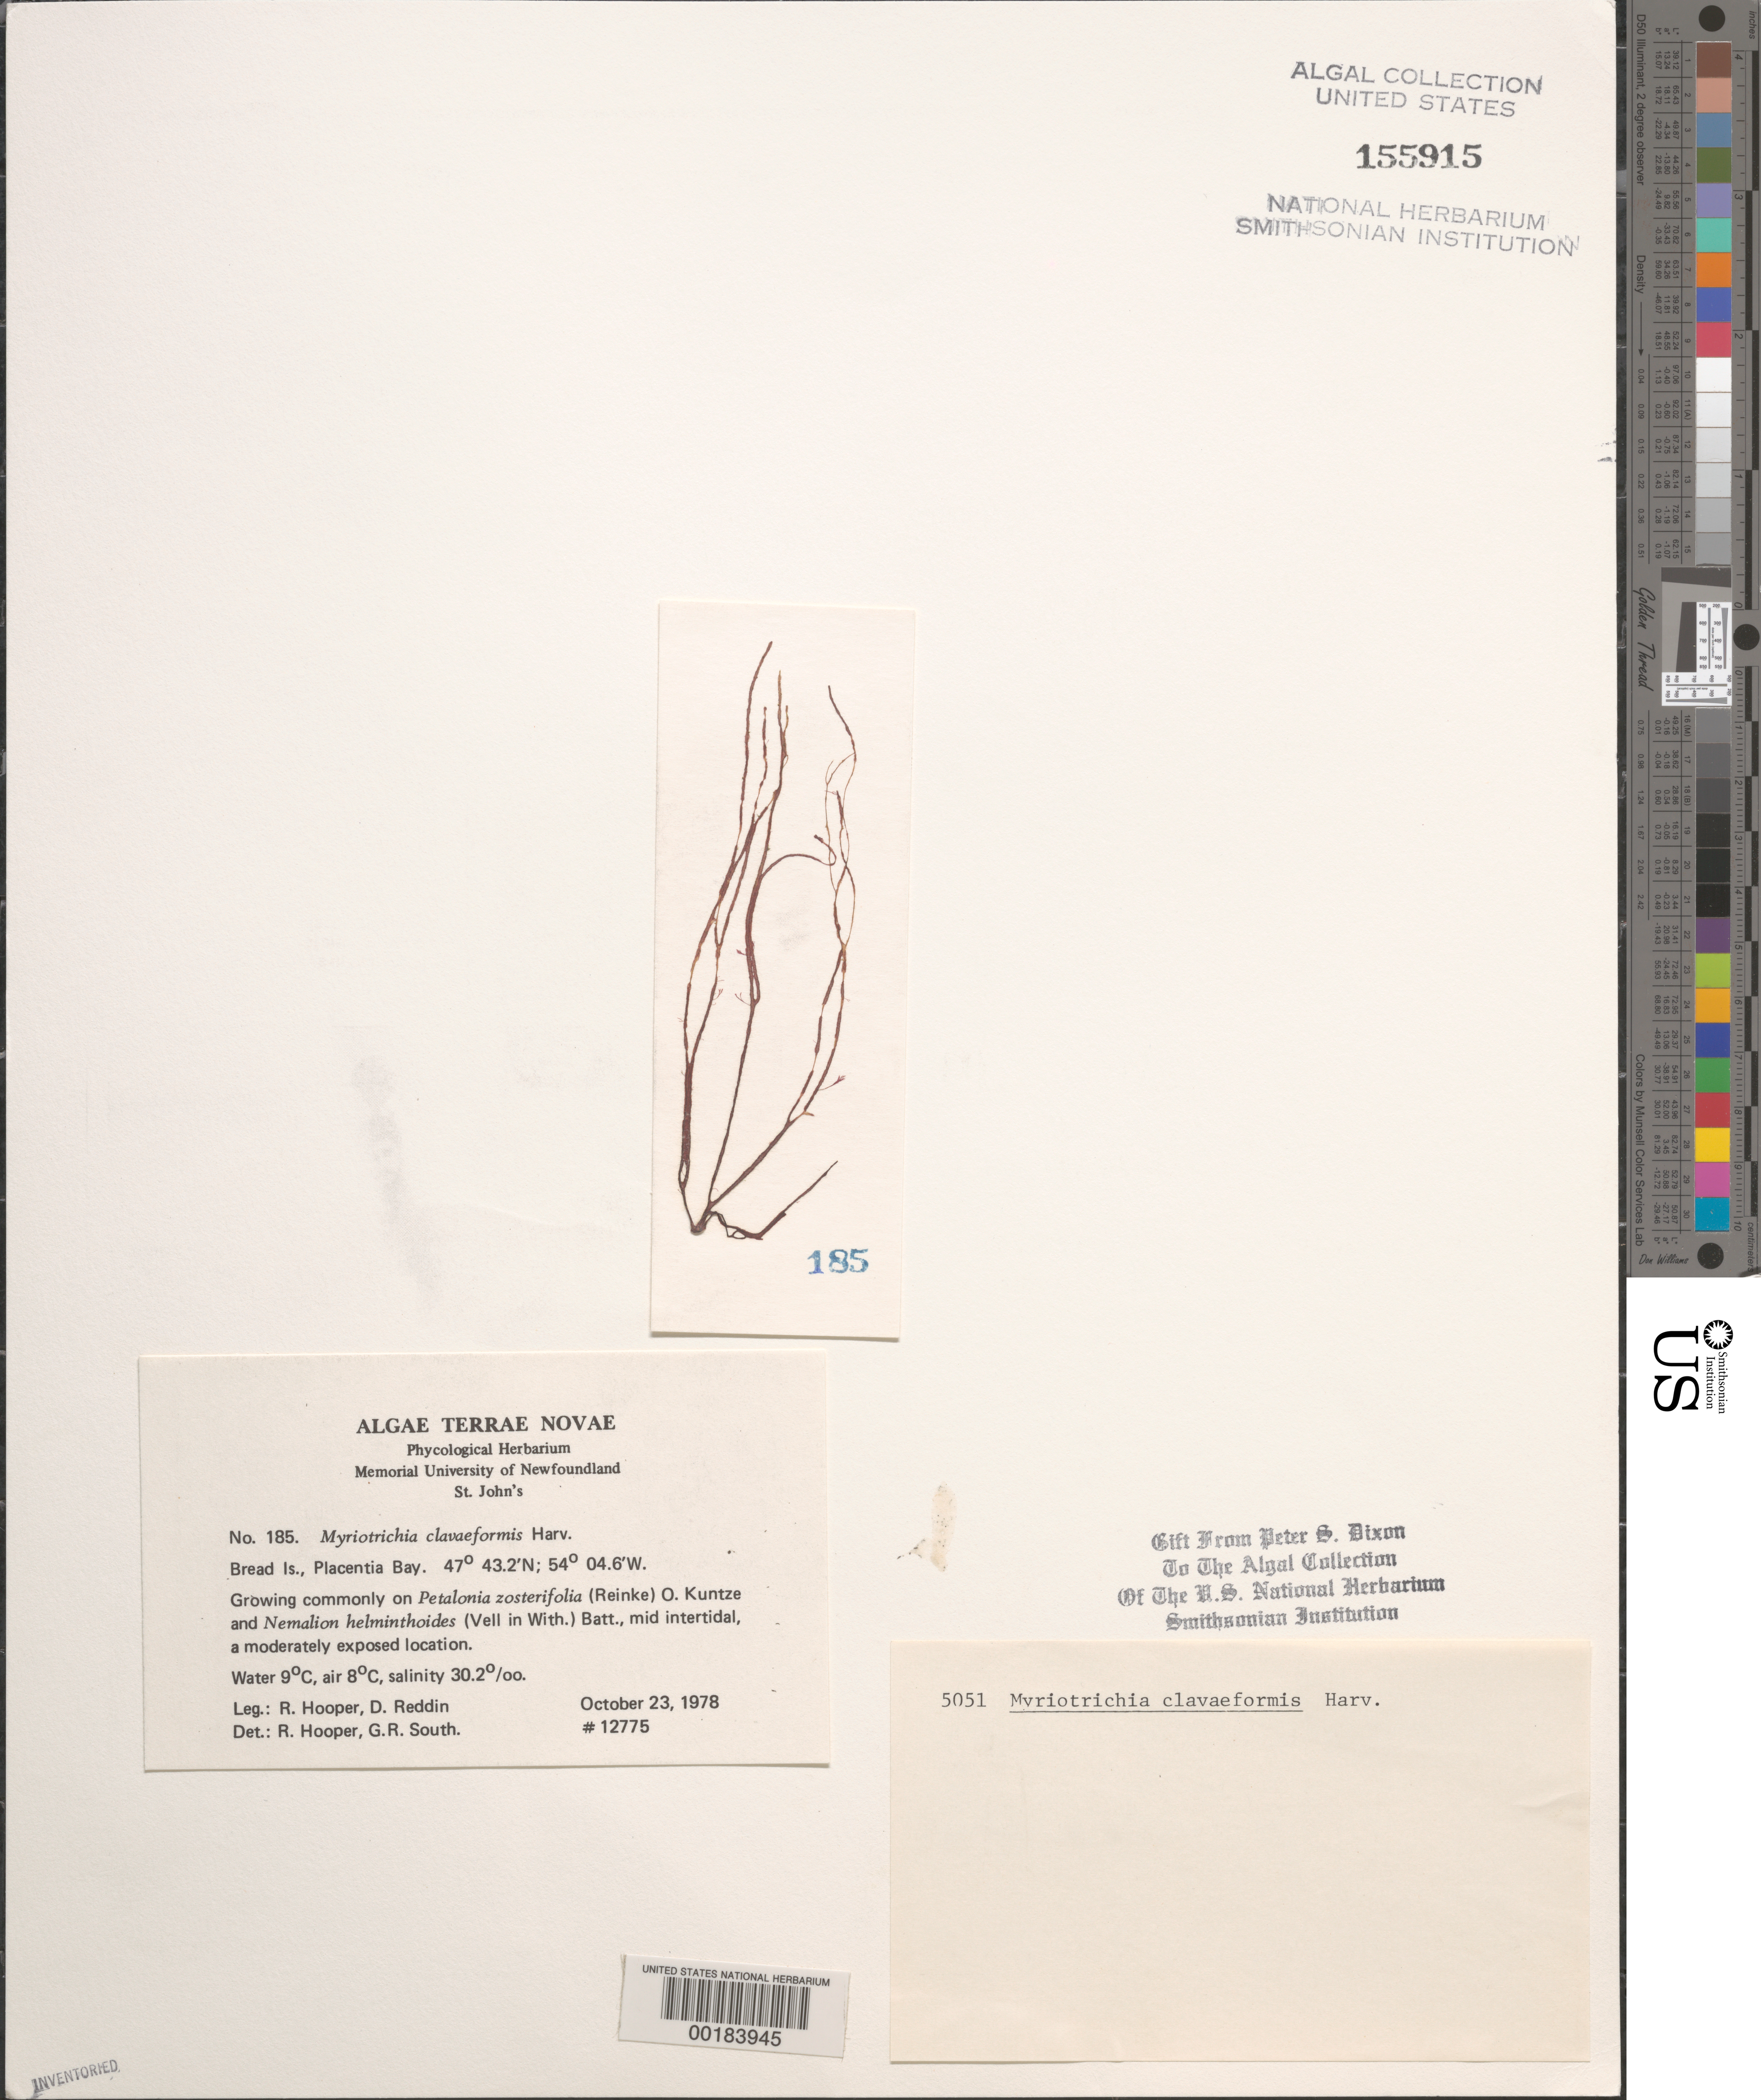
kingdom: Chromista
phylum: Ochrophyta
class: Phaeophyceae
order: Dictyosiphonales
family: Myriotrichiaceae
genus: Myriotrichia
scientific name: Myriotrichia clavaeformis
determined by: Hooper, R. G.; South, G. R.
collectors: R. G. Hooper & D. Reddin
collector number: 12775 & PSD 5051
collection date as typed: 23 Oct 1978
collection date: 1978-10-23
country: Canada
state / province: Newfoundland and Labrador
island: Bread Island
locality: Placentia Bay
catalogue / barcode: US 155915